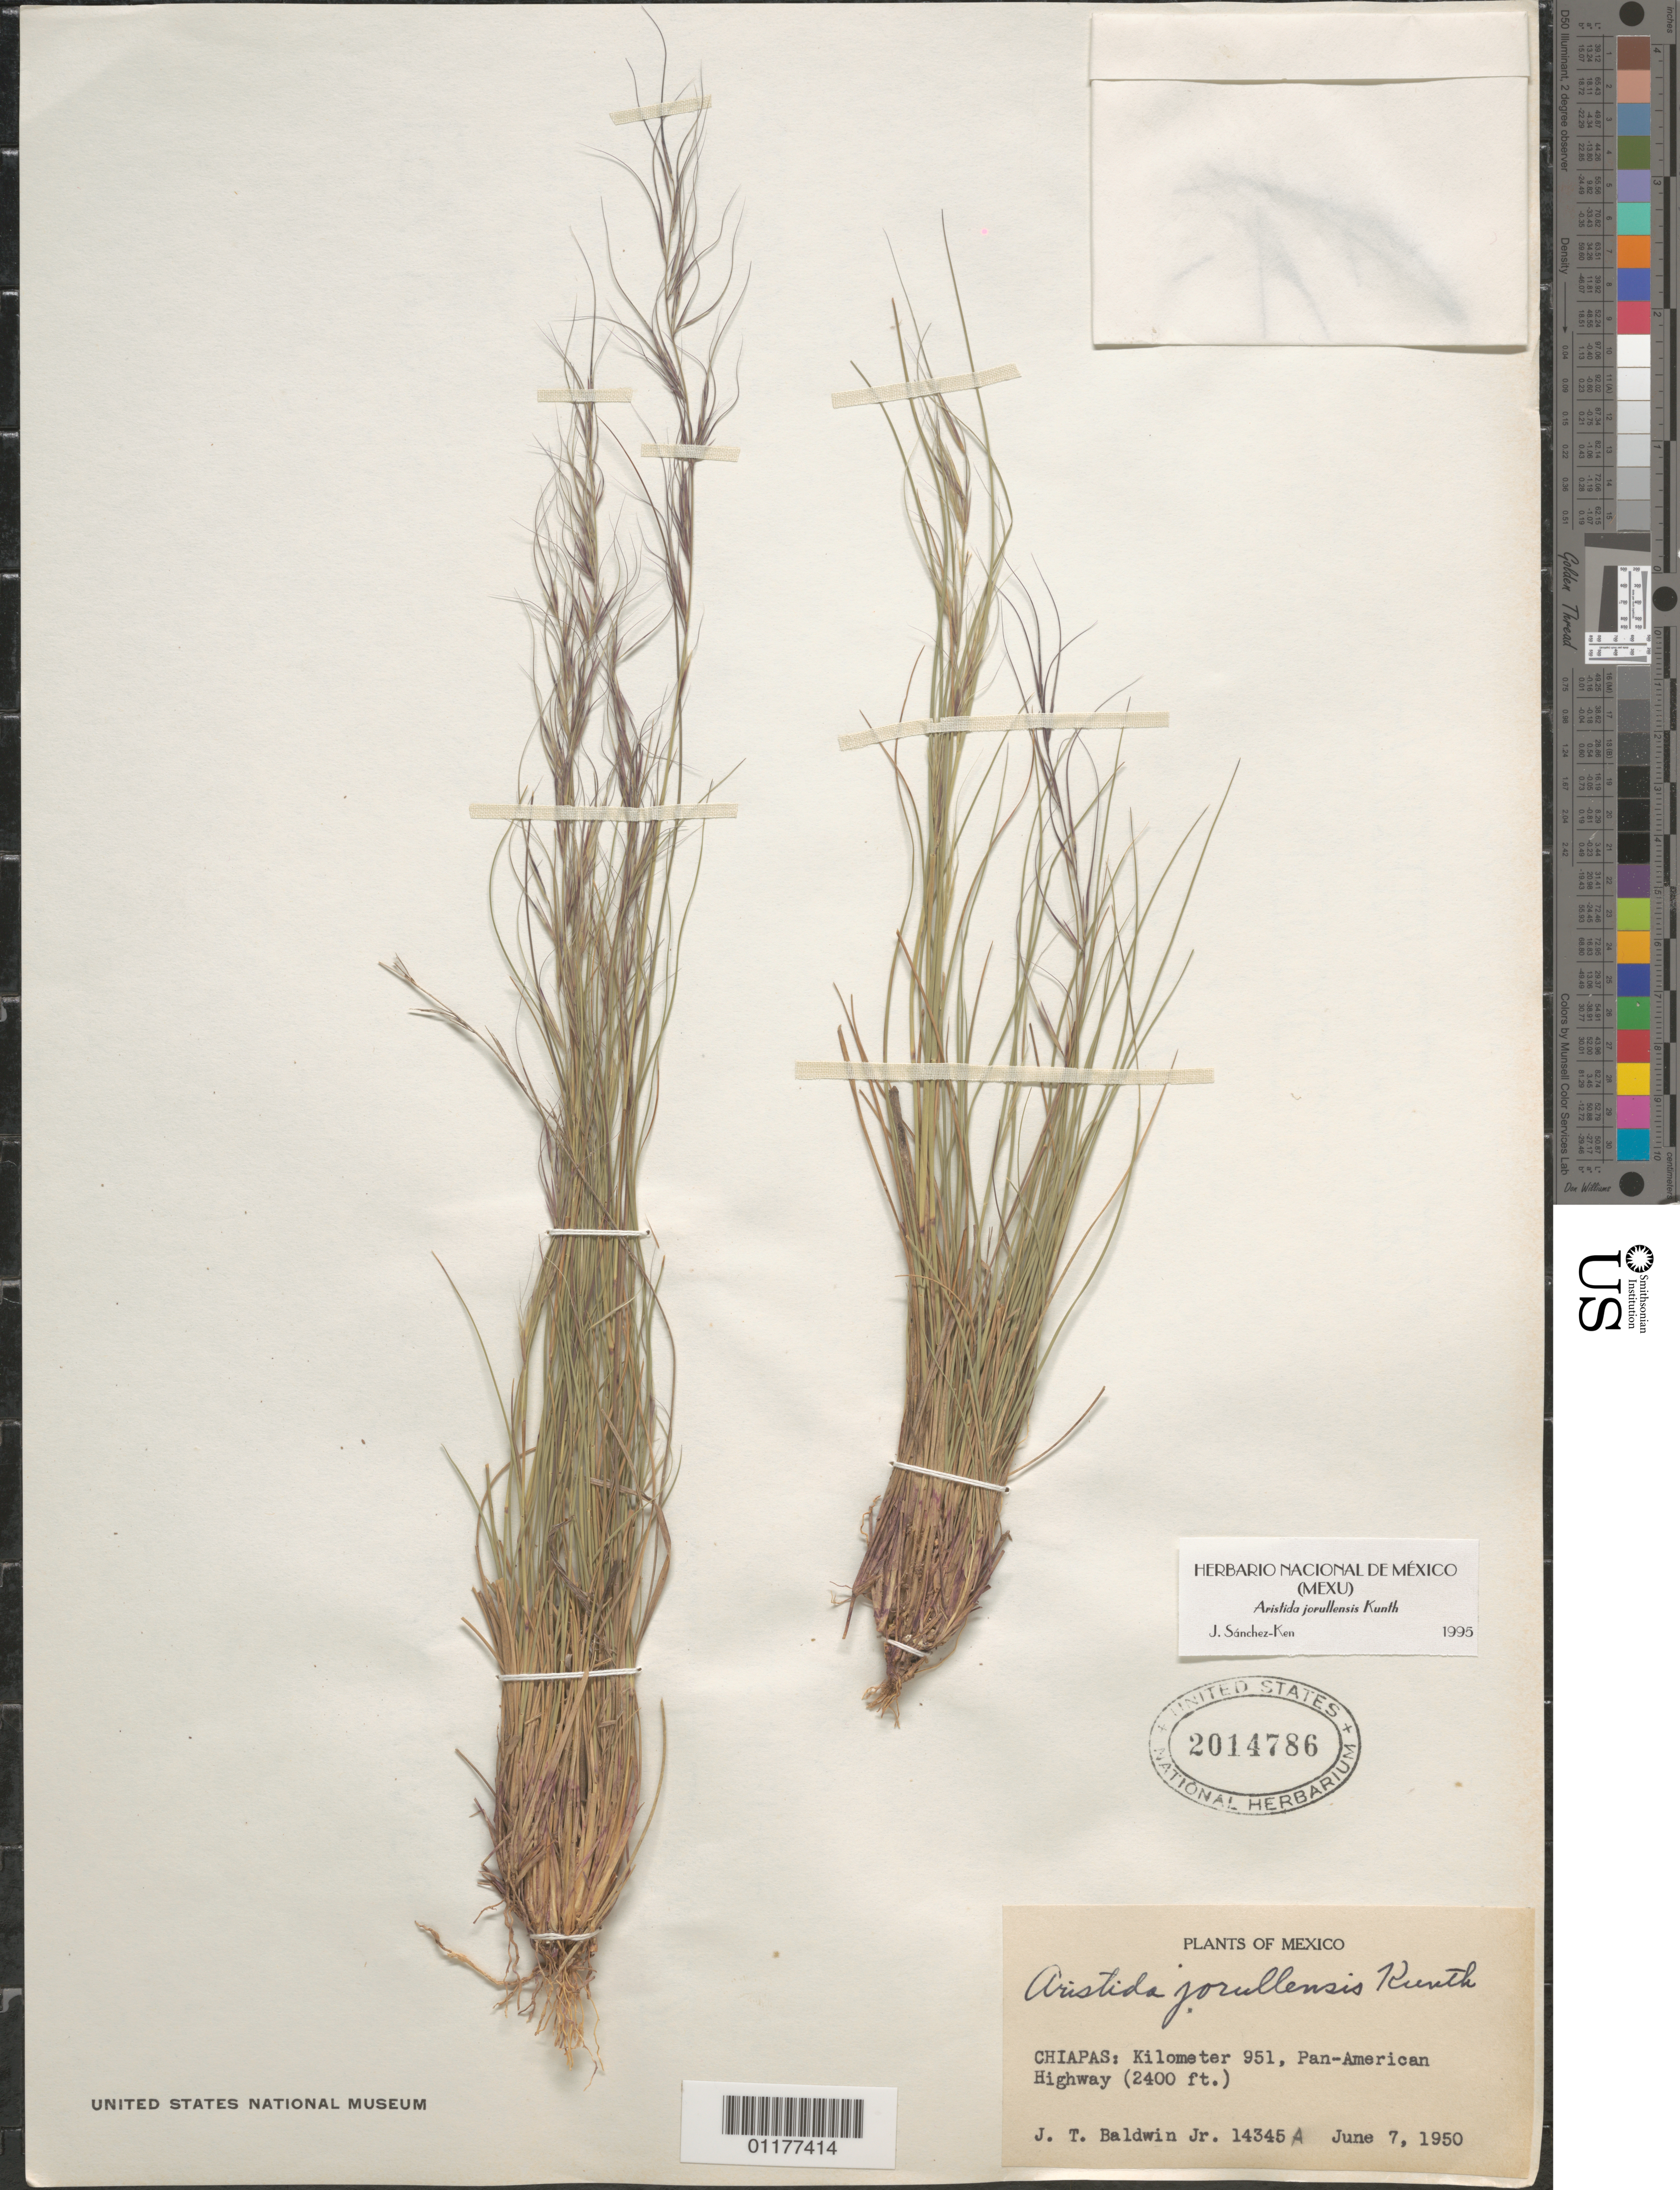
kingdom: Plantae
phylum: Tracheophyta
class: Liliopsida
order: Poales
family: Poaceae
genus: Aristida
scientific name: Aristida jorullensis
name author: Kunth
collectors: J. T. Baldwin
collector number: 14345 A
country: Mexico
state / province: Chiapas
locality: Pan American Highway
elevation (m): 732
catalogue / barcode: US 2014786